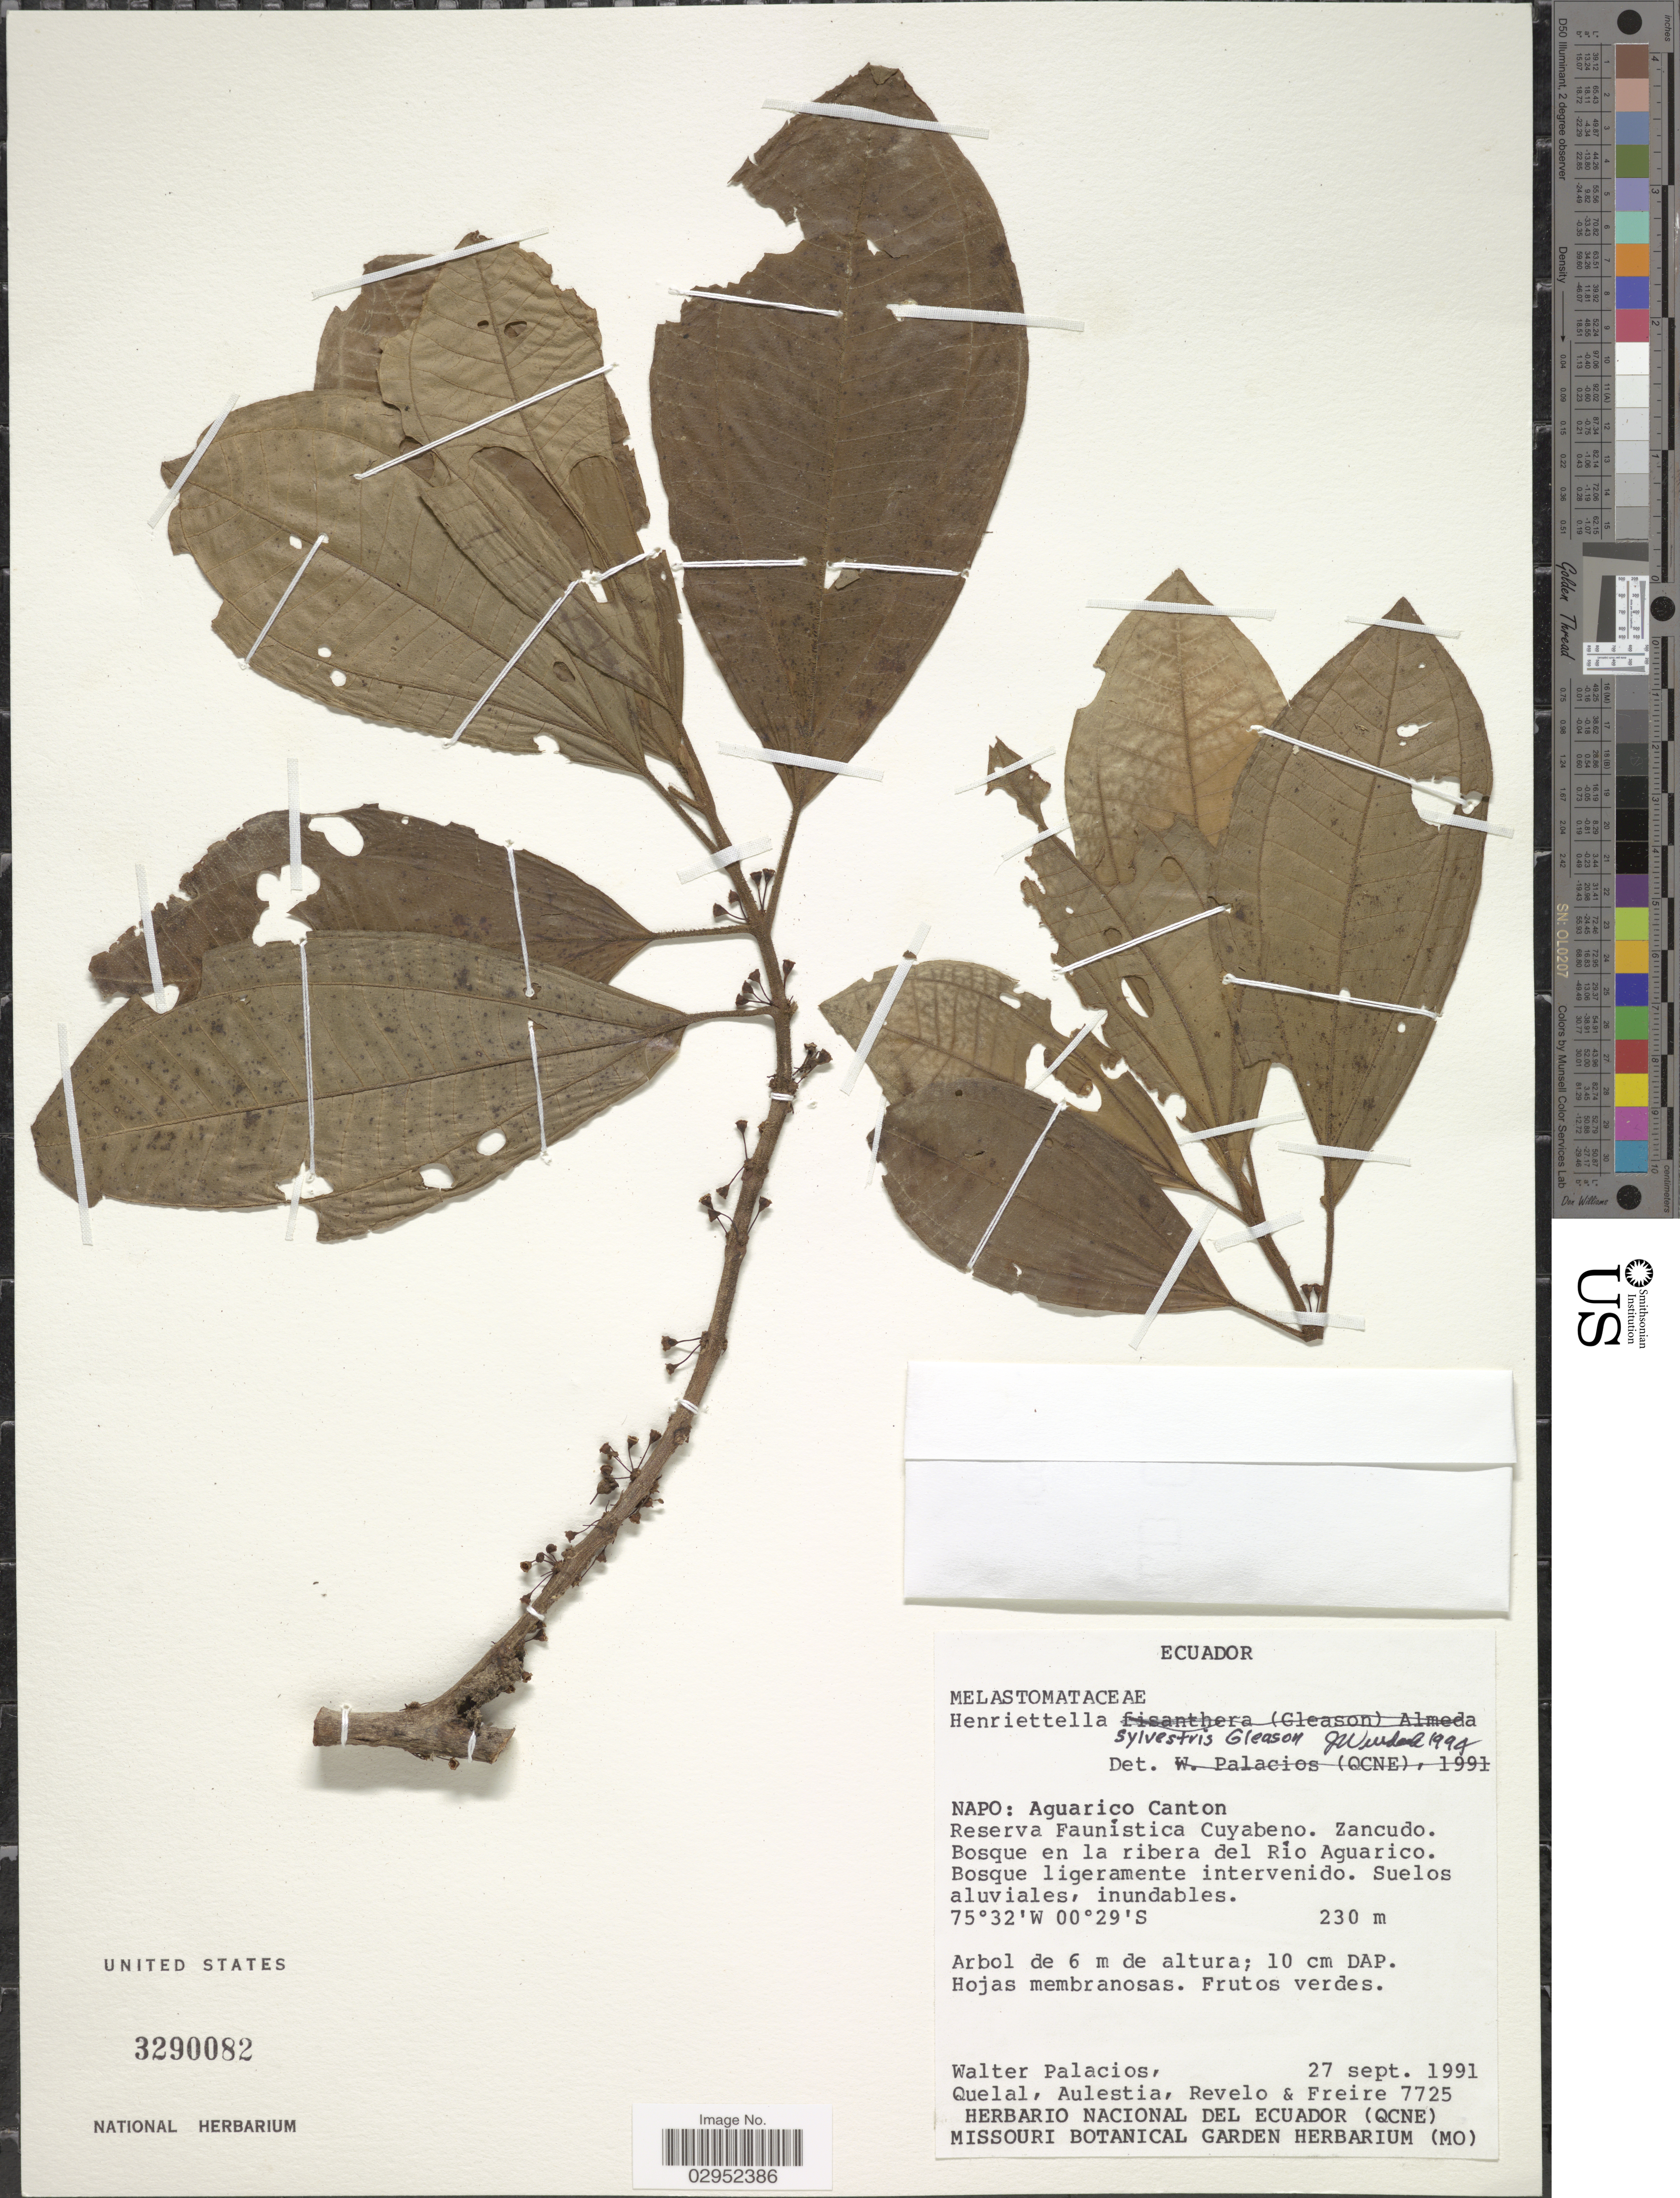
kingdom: Plantae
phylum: Tracheophyta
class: Magnoliopsida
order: Myrtales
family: Melastomataceae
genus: Henriettea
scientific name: Henriettea fascicularis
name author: (Sw.) M. Gómez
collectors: W. Palacios, Quelal, -. Aulestia, -. Revelo & -. Freire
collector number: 7725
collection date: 1991-09-27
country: Ecuador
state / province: Napo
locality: Aguarico Canton. Reserva Faunística Cuyabeno. Zancudo. Bosque en la ribera del Río Aguarico.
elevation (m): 230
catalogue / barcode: US 3290082